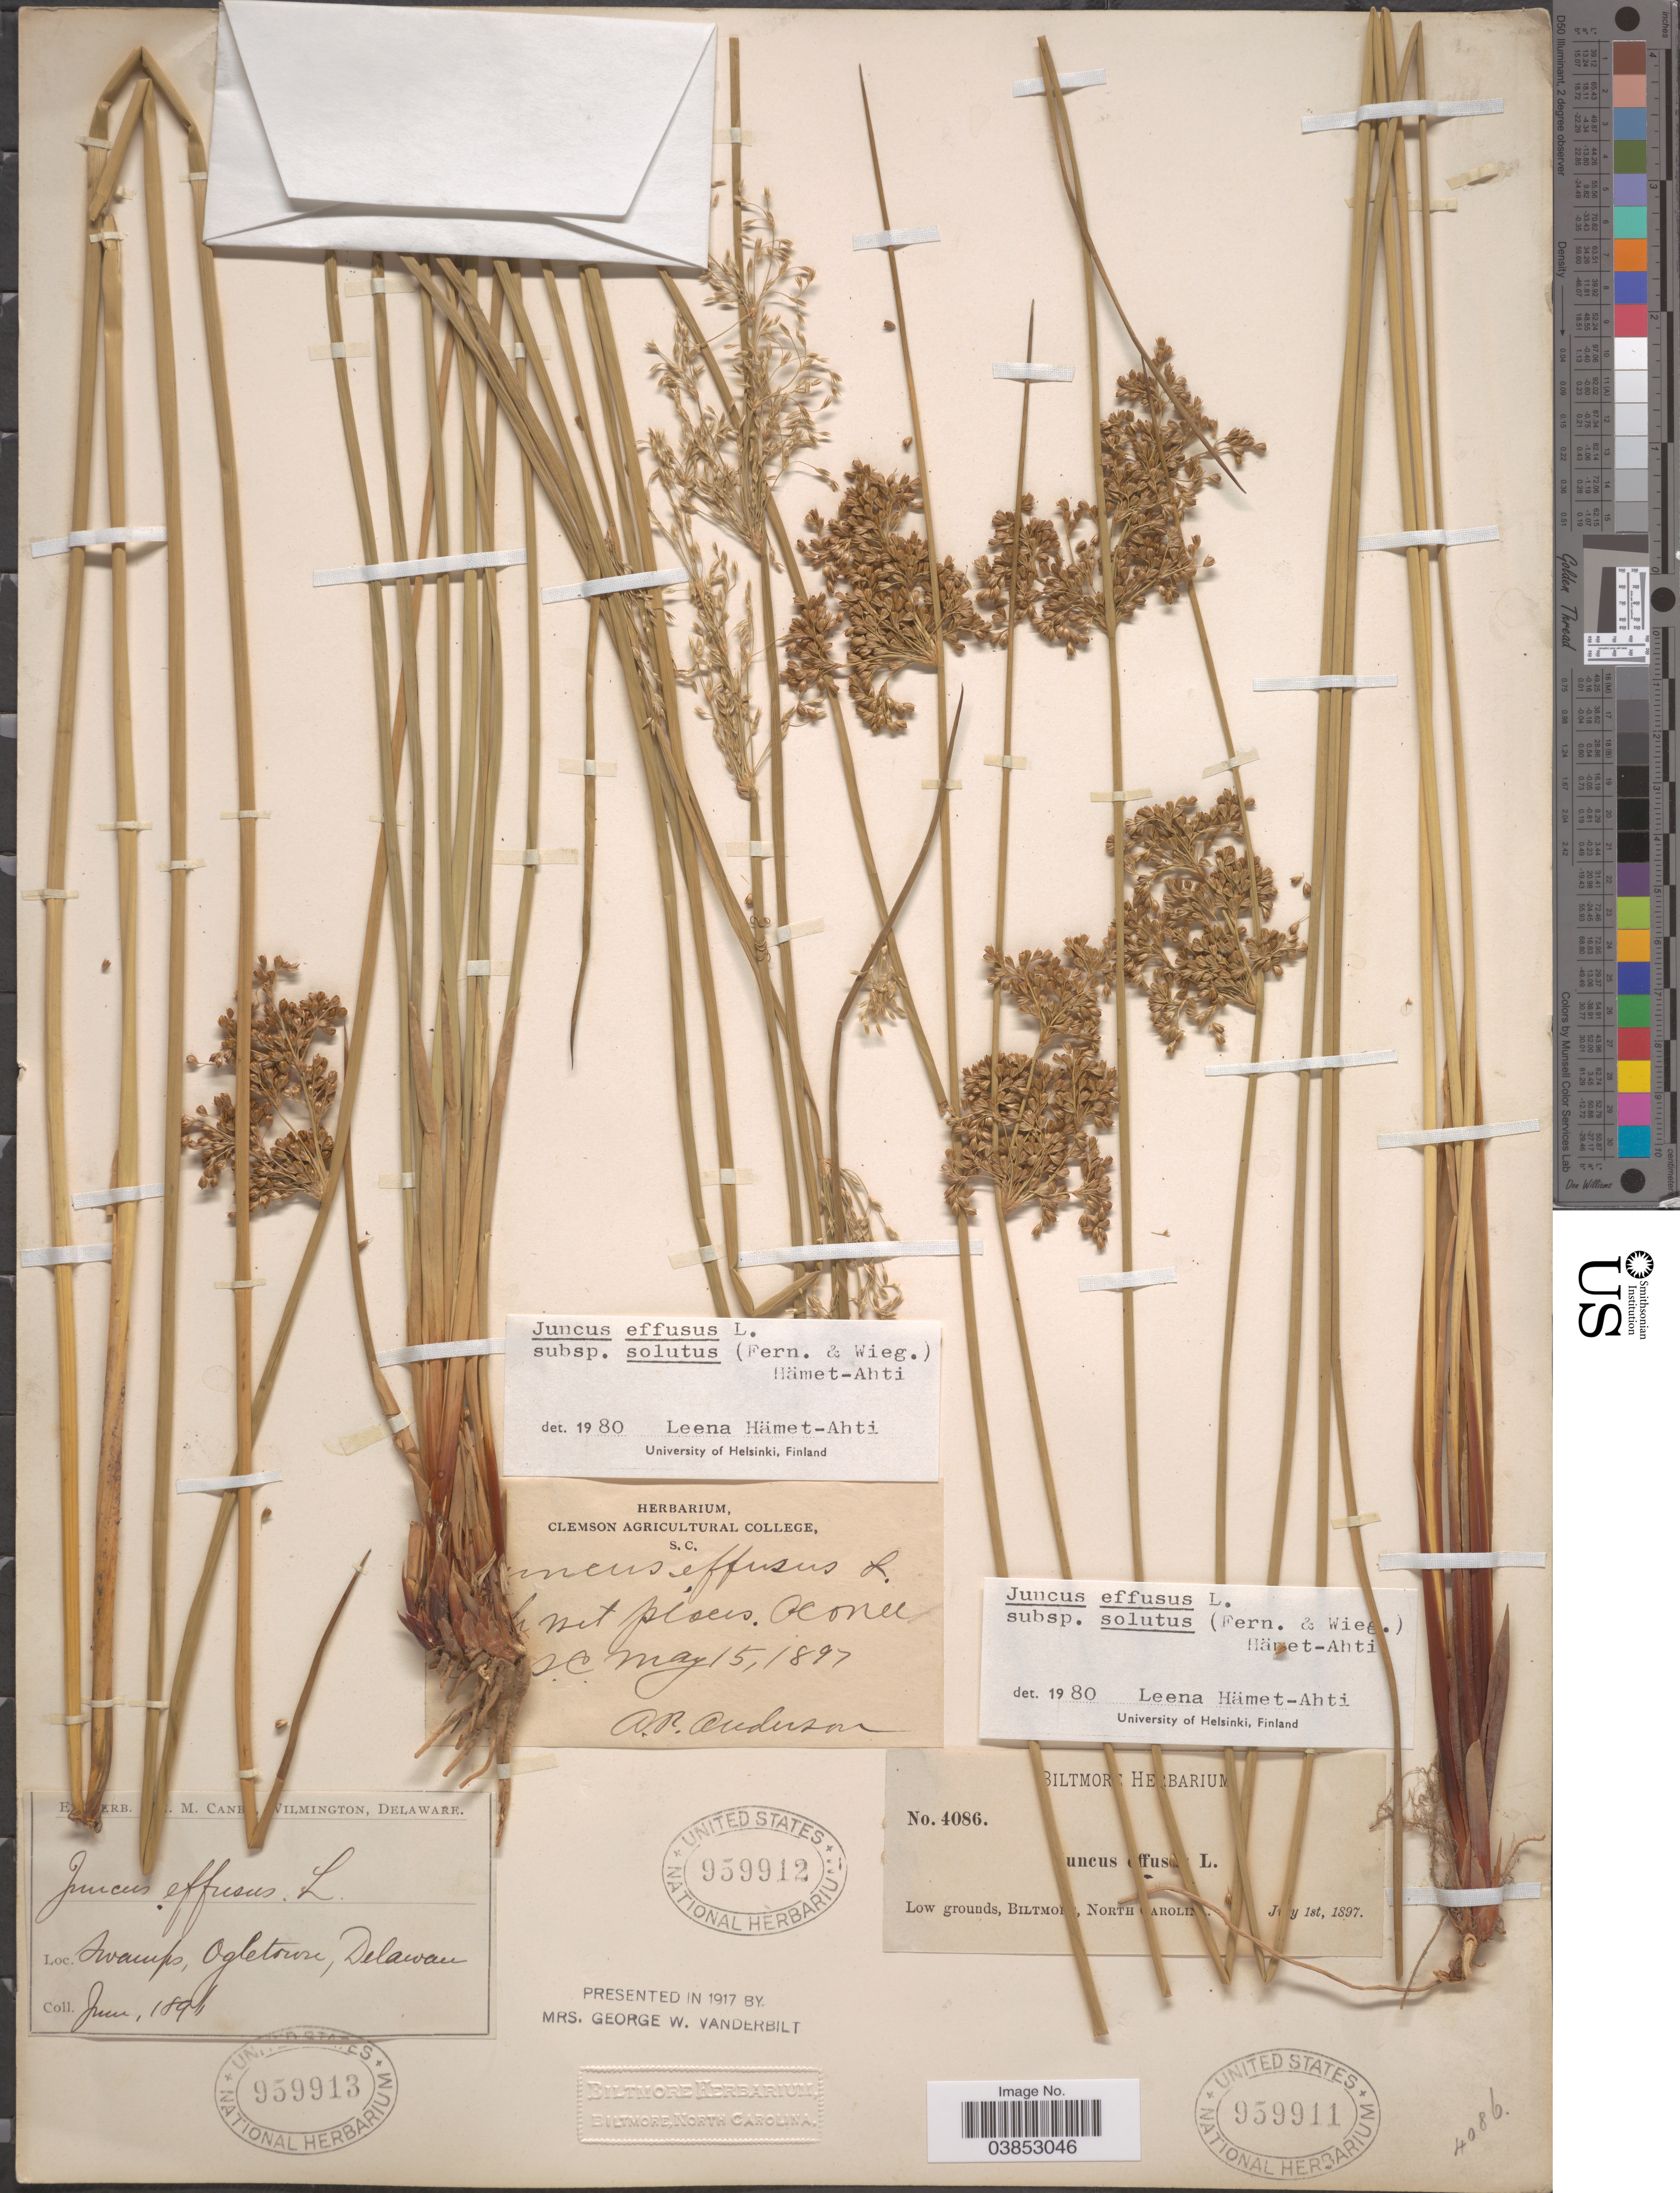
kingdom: Plantae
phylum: Tracheophyta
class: Liliopsida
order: Poales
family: Juncaceae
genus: Juncus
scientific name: Juncus effusus var. solutus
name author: Fernald & Wiegand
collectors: ex herb. W.M. Canby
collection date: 1896-06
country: United States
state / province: Delaware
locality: Swamps, Ogletown.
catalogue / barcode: US 959913